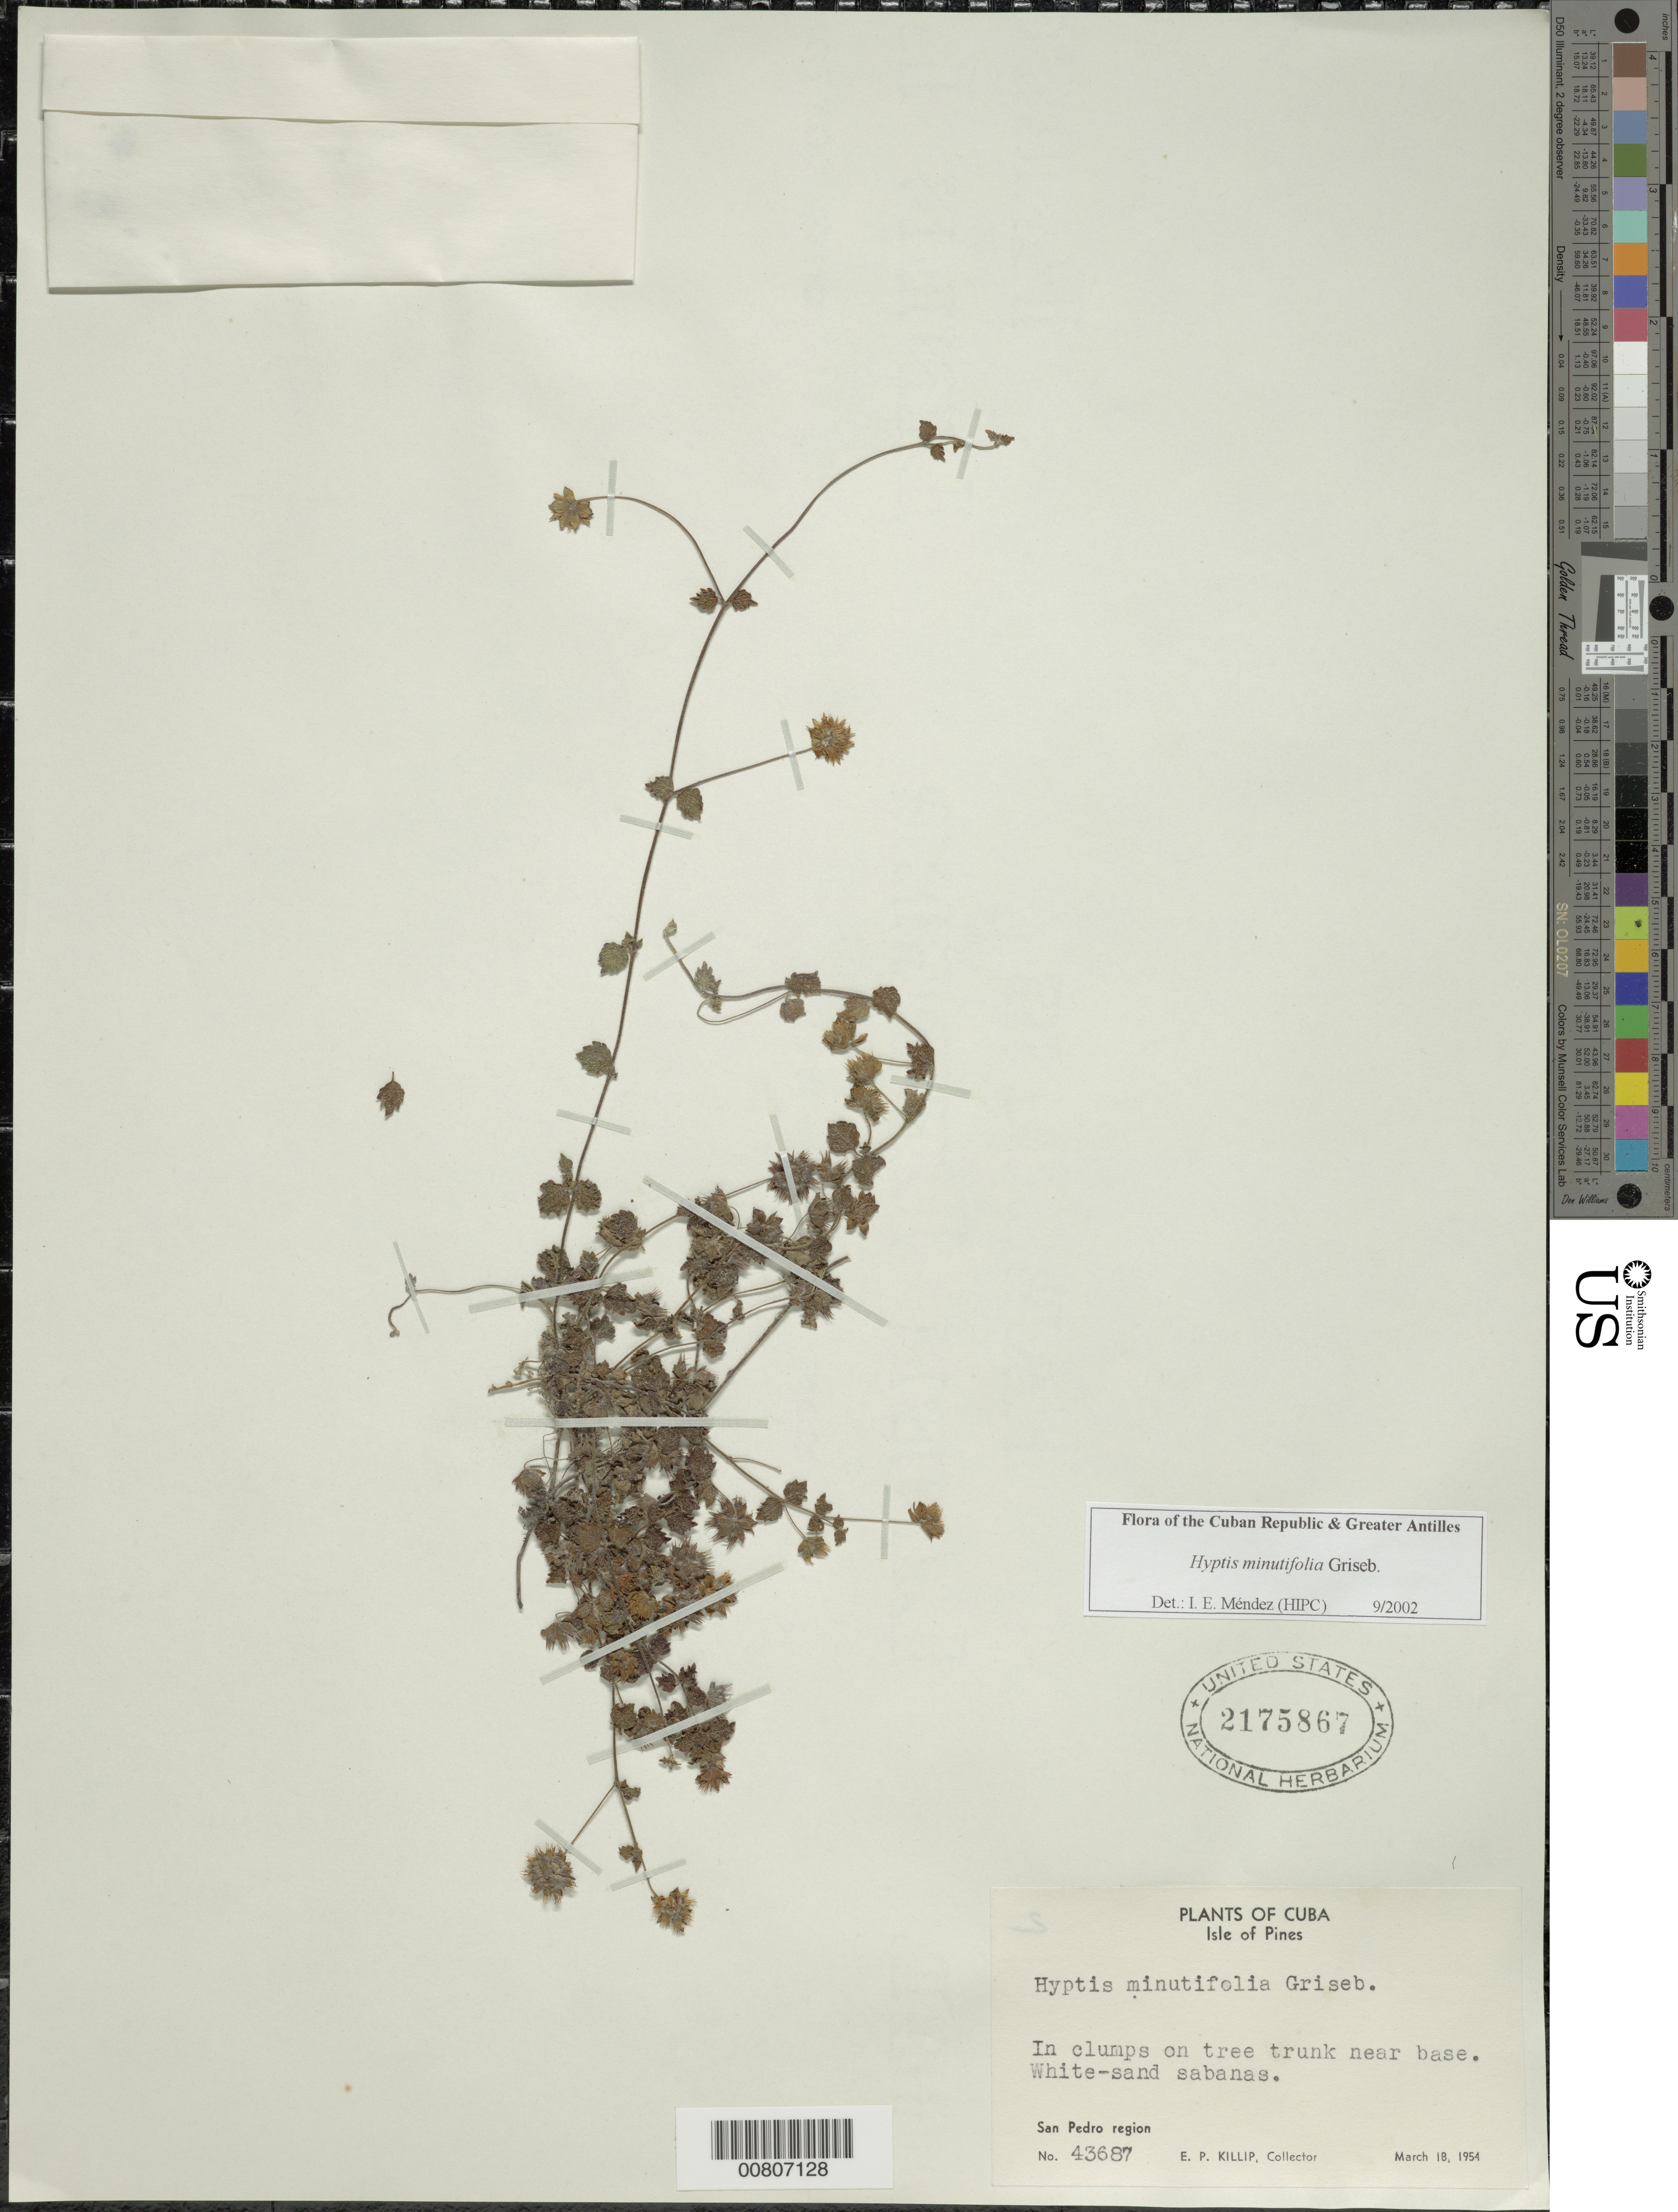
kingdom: Plantae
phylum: Tracheophyta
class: Magnoliopsida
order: Lamiales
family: Lamiaceae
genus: Hyptis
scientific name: Hyptis minutifolia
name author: Griseb.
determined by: Méndez, Isidro E., (HIPC)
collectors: E. P. Killip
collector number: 43687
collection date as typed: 18 Mar 1954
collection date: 1954-03-18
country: Cuba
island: Isla de la Juventud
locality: Isle of Pines, San Pedro region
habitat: In clumps on tree trunk near base; white sand savanna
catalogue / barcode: US 2175867